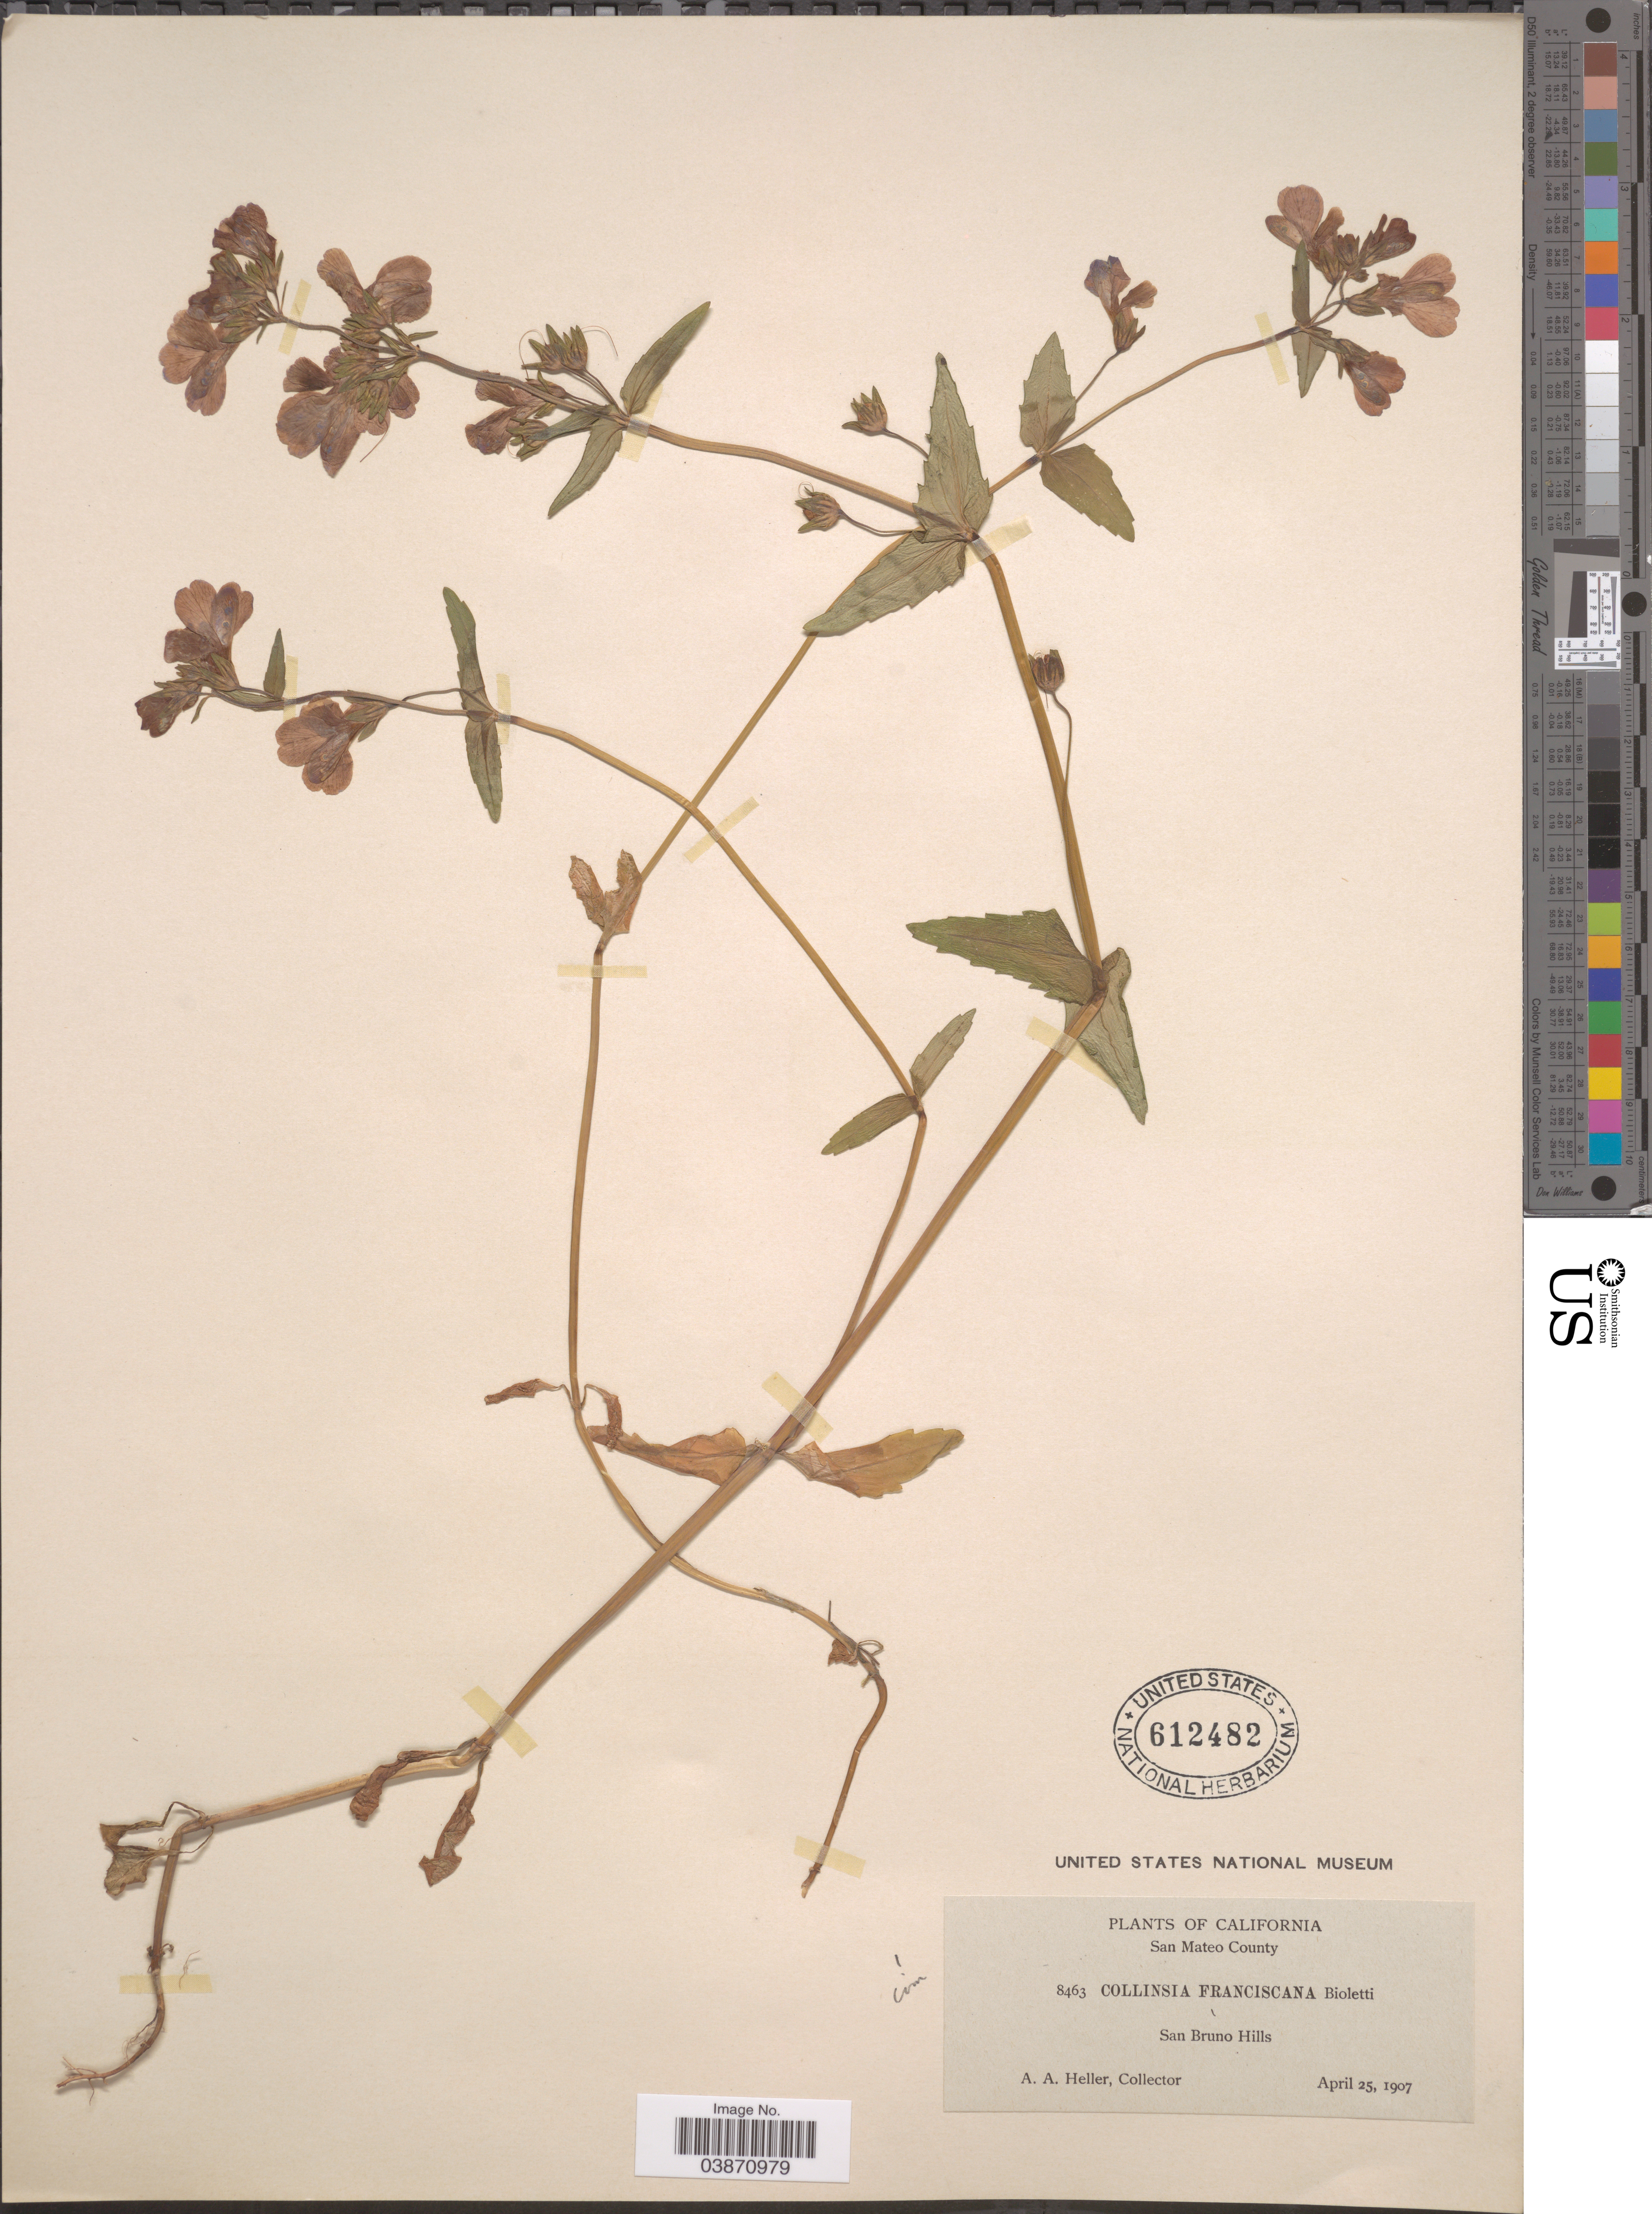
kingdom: Plantae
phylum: Tracheophyta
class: Magnoliopsida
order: Lamiales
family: Plantaginaceae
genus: Collinsia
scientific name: Collinsia franciscana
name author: Bioletti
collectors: A. A. Heller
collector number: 8463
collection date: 1907-04-25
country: United States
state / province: California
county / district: San Mateo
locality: San Mateo County. San Bruno Hills.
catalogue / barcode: US 612482